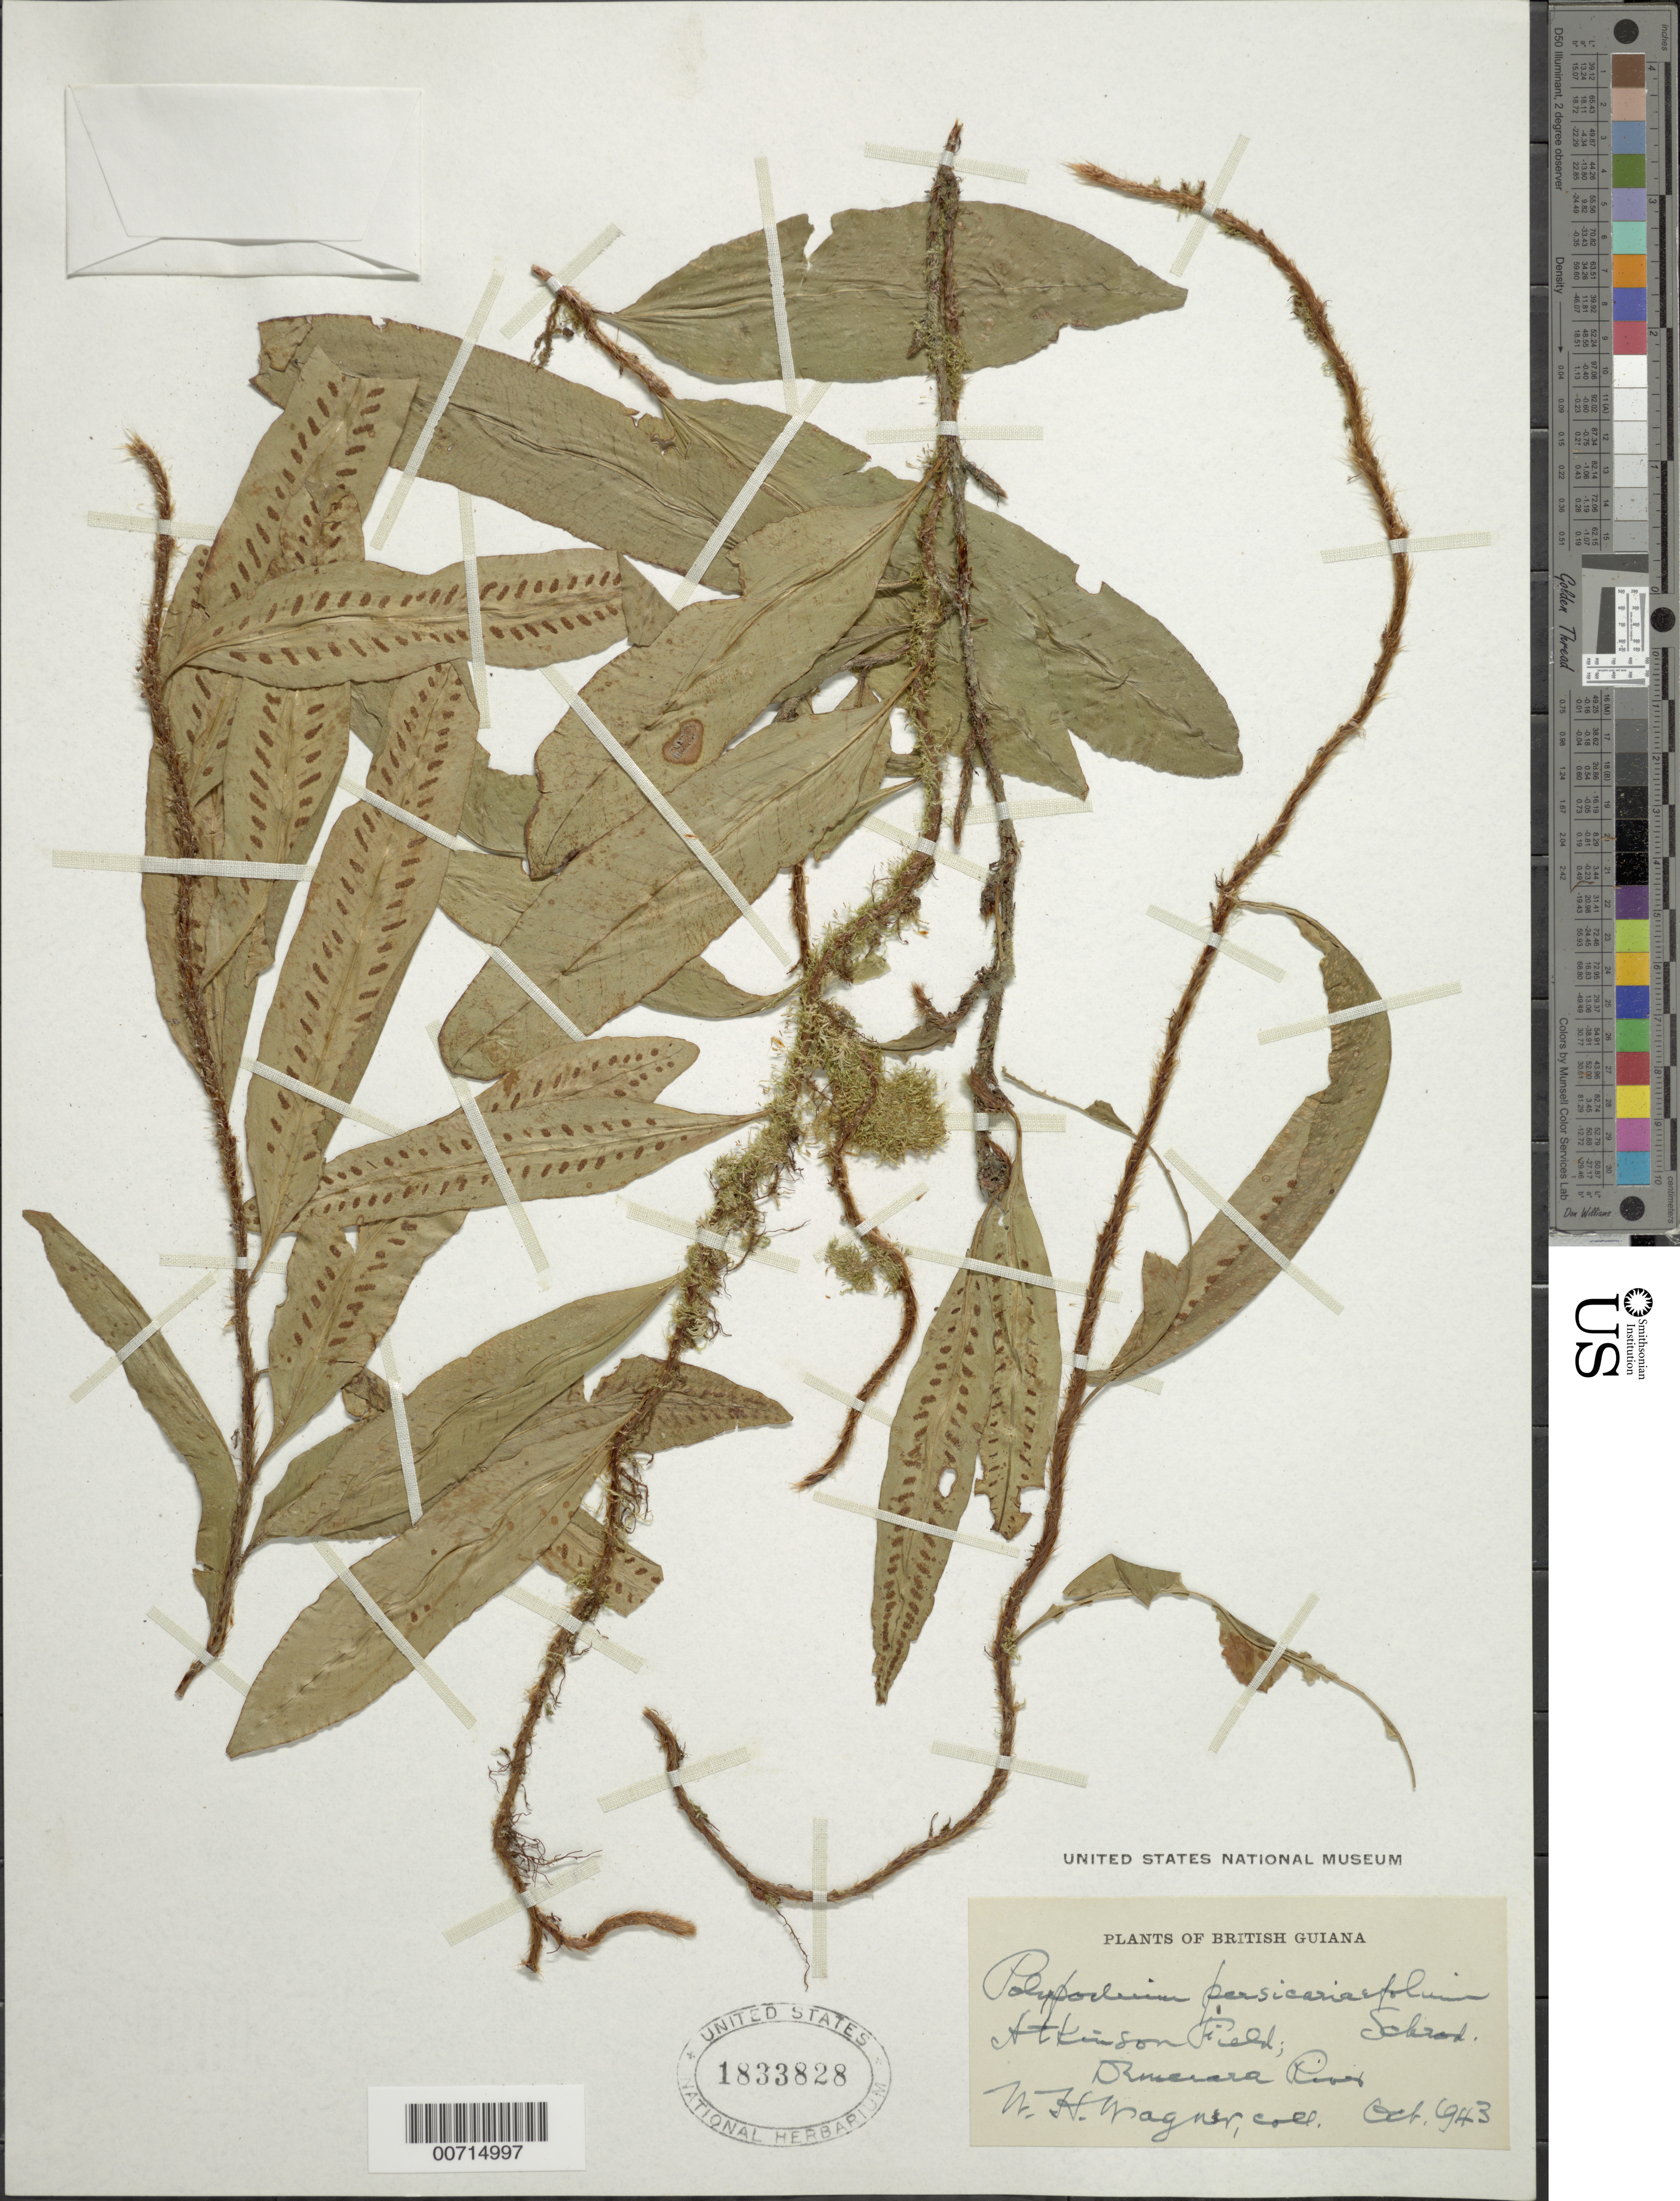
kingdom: Plantae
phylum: Tracheophyta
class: Polypodiopsida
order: Polypodiales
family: Polypodiaceae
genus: Microgramma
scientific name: Microgramma persicariifolia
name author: (Schrad.) C. Presl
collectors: W. H. Wagner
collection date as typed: Oct-43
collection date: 1943-10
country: Guyana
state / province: Demerara-Mahaica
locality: Atkinson Field, 26 mi. S of Georgetown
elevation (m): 40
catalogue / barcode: US 1833828